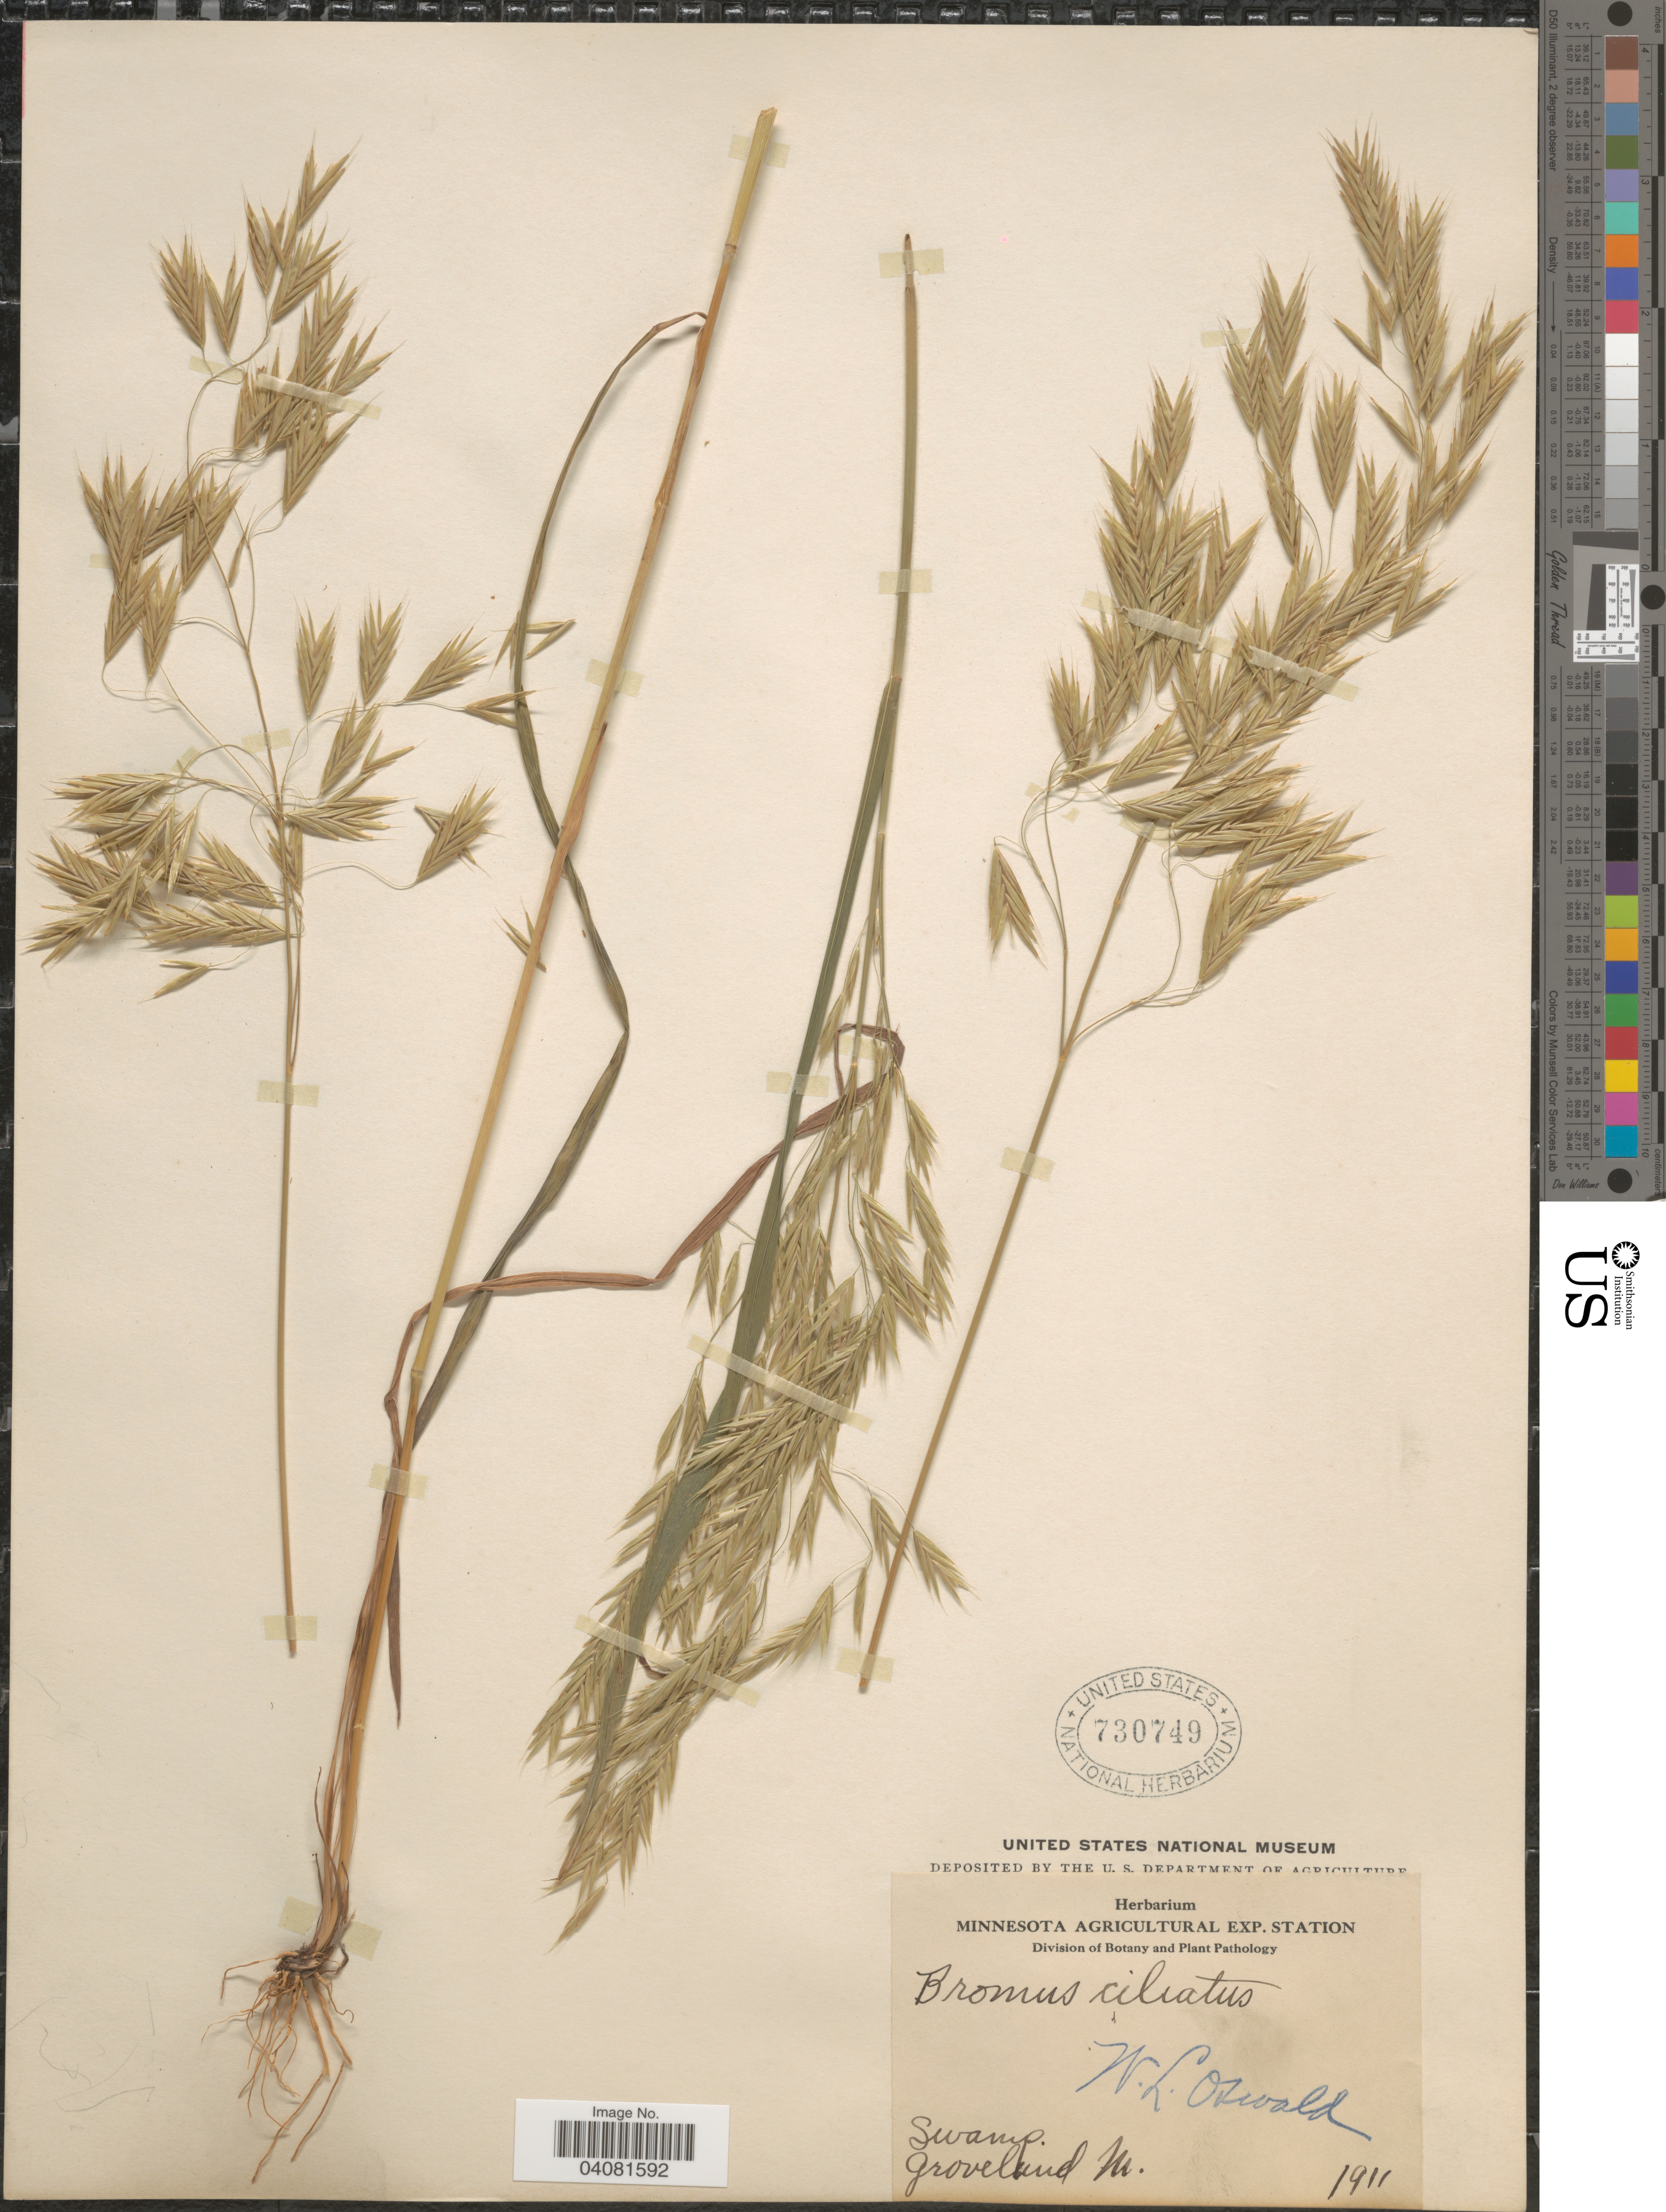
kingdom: Plantae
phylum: Tracheophyta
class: Liliopsida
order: Poales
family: Poaceae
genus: Bromus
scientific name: Bromus ciliatus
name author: L.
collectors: W. Oswald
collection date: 1911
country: United States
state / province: Minnesota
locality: Swamp. Groveland M.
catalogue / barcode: US 730749